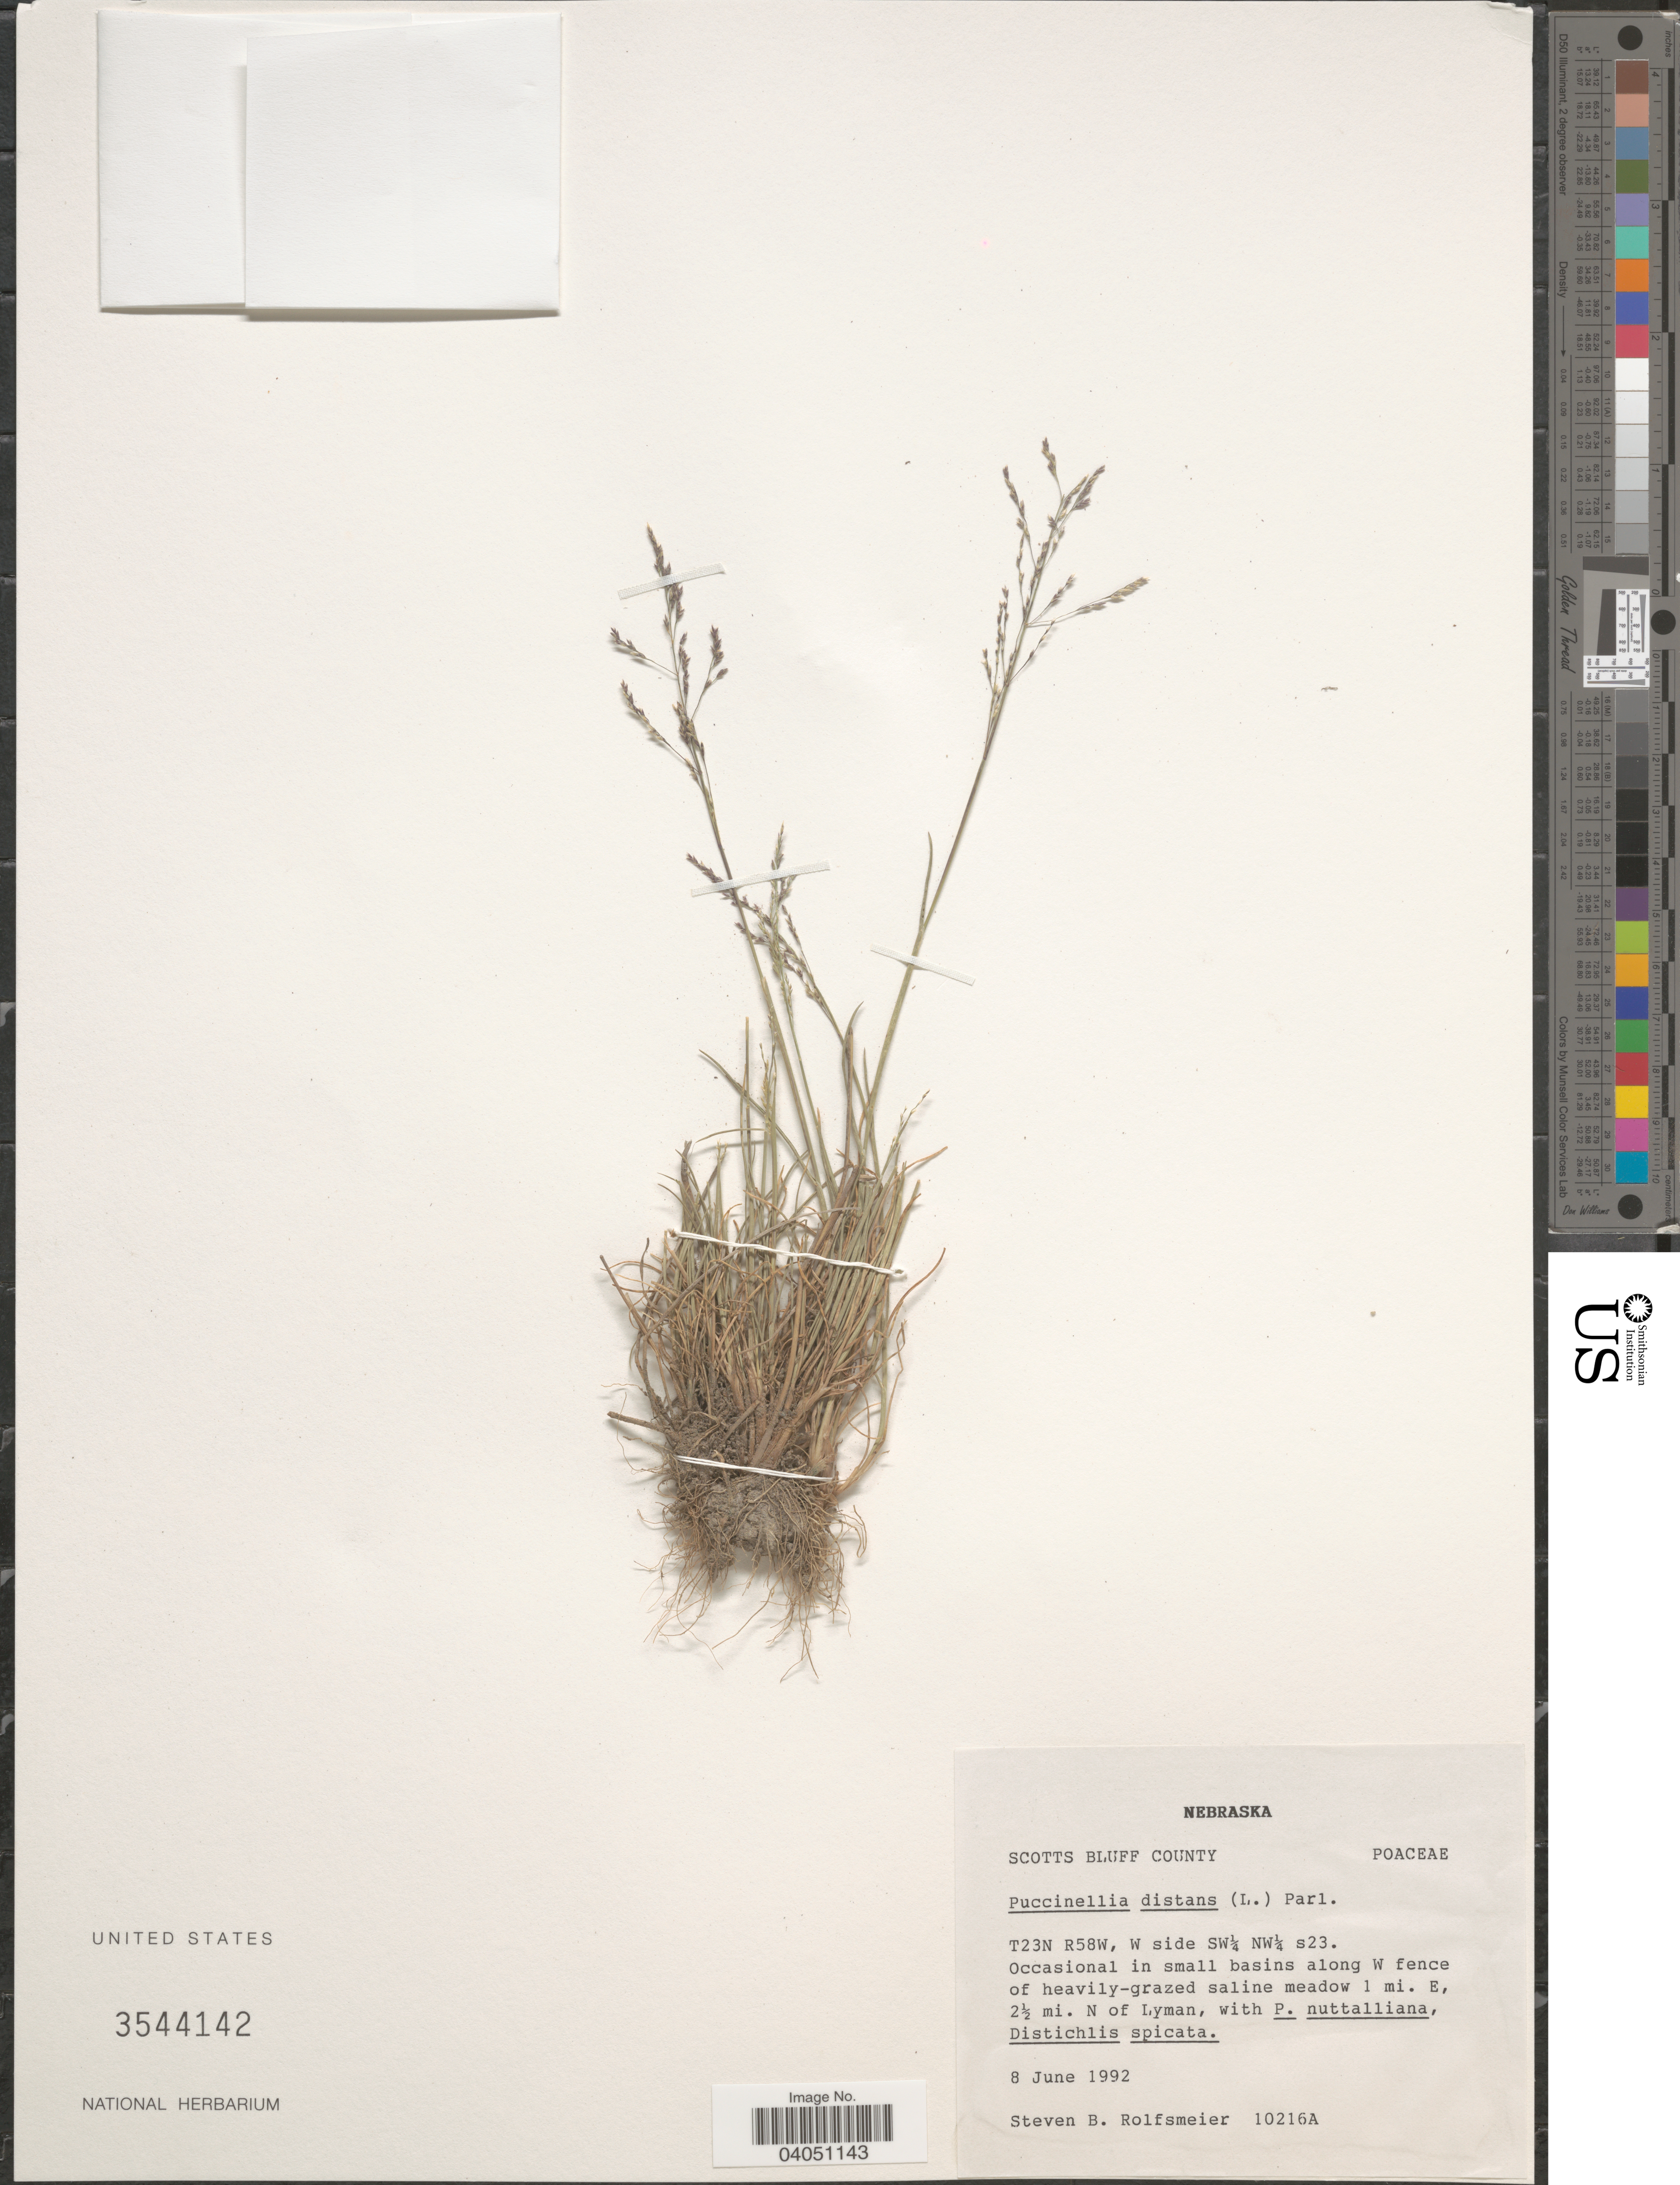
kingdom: Plantae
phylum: Tracheophyta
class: Liliopsida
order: Poales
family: Poaceae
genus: Puccinellia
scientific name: Puccinellia distans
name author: (Jacq.) Parl.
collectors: S. Rolfsmeier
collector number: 10216A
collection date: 1992-06-08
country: United States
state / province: Nebraska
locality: Scotts Bluff County. T23N R58W, W side SW¼ NW¼ s23. In small basins along W fence of heavily-grazed saline meadow 1 mi. E, 2½ mi. N of Lyman.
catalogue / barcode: US 3544142